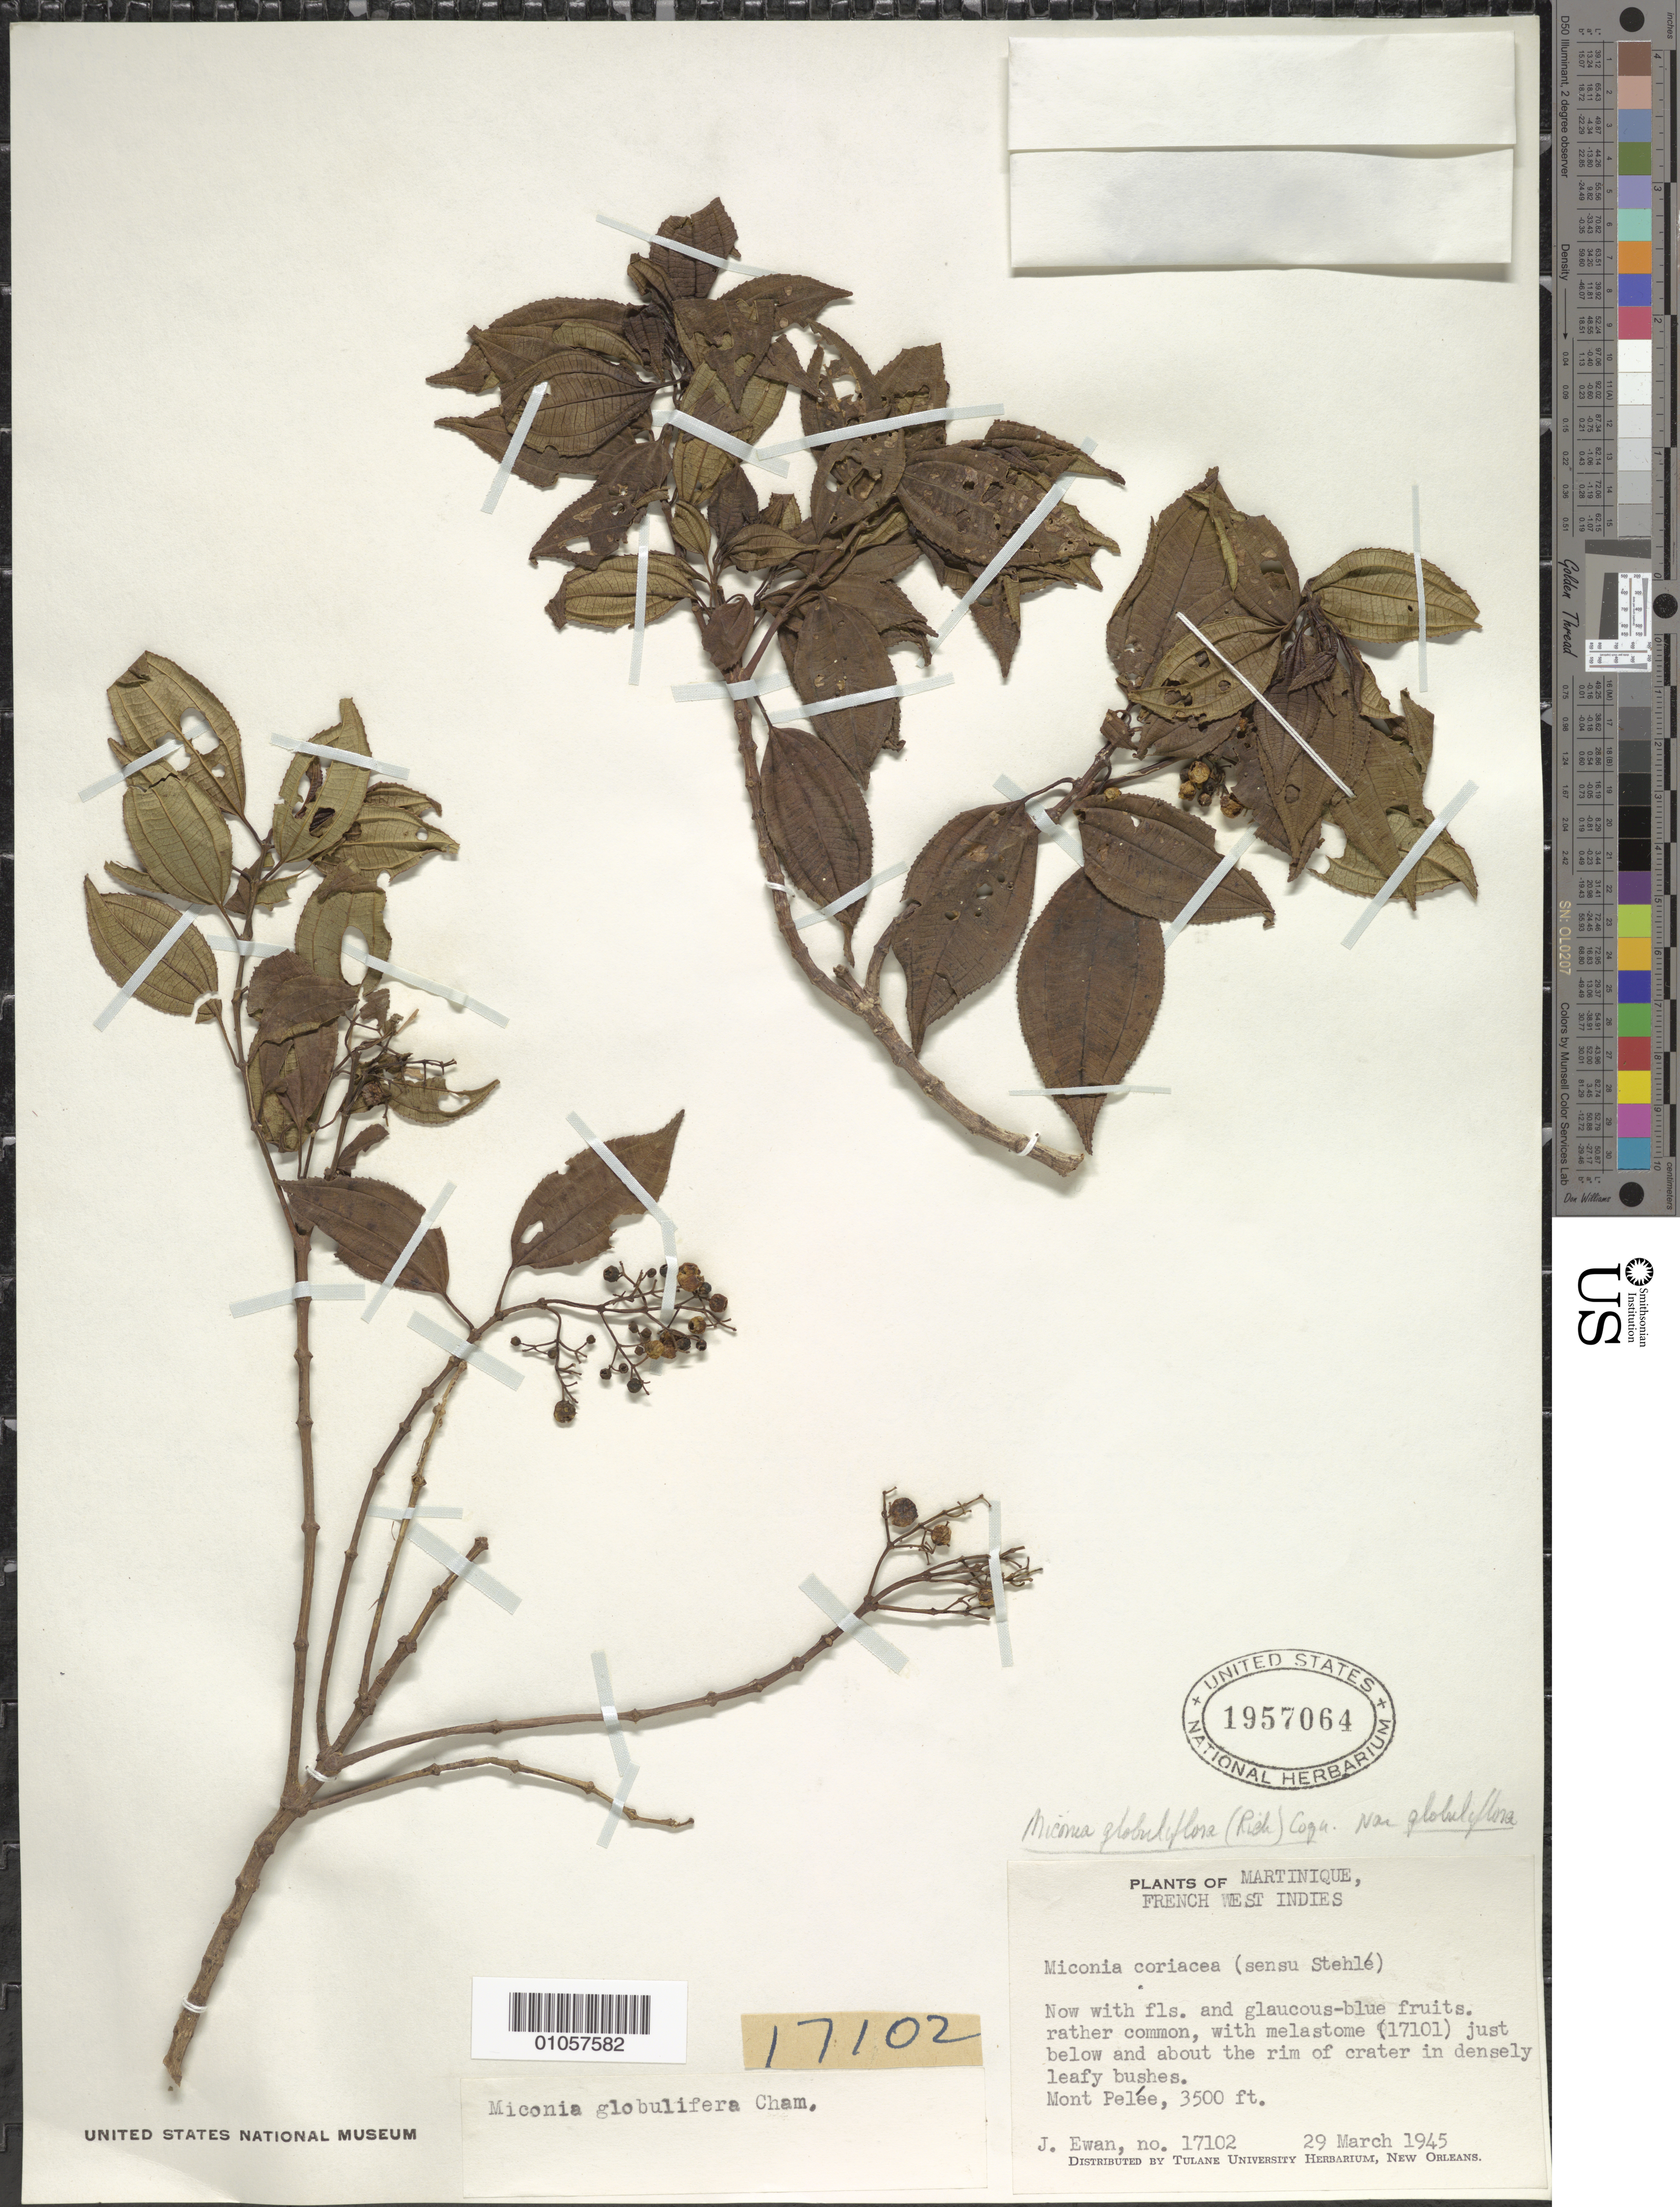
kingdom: Plantae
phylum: Tracheophyta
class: Magnoliopsida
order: Myrtales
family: Melastomataceae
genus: Miconia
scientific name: Miconia globulifera var. globulifera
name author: (Rich.) Cogn.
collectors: J. A. Ewan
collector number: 17102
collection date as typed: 29 Mar 1945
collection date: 1945-03-29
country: Martinique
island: Martinique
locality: Mont Pelée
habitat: Just below and about the rim of crater in densely leafy bushes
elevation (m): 1067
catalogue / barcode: US 1957064